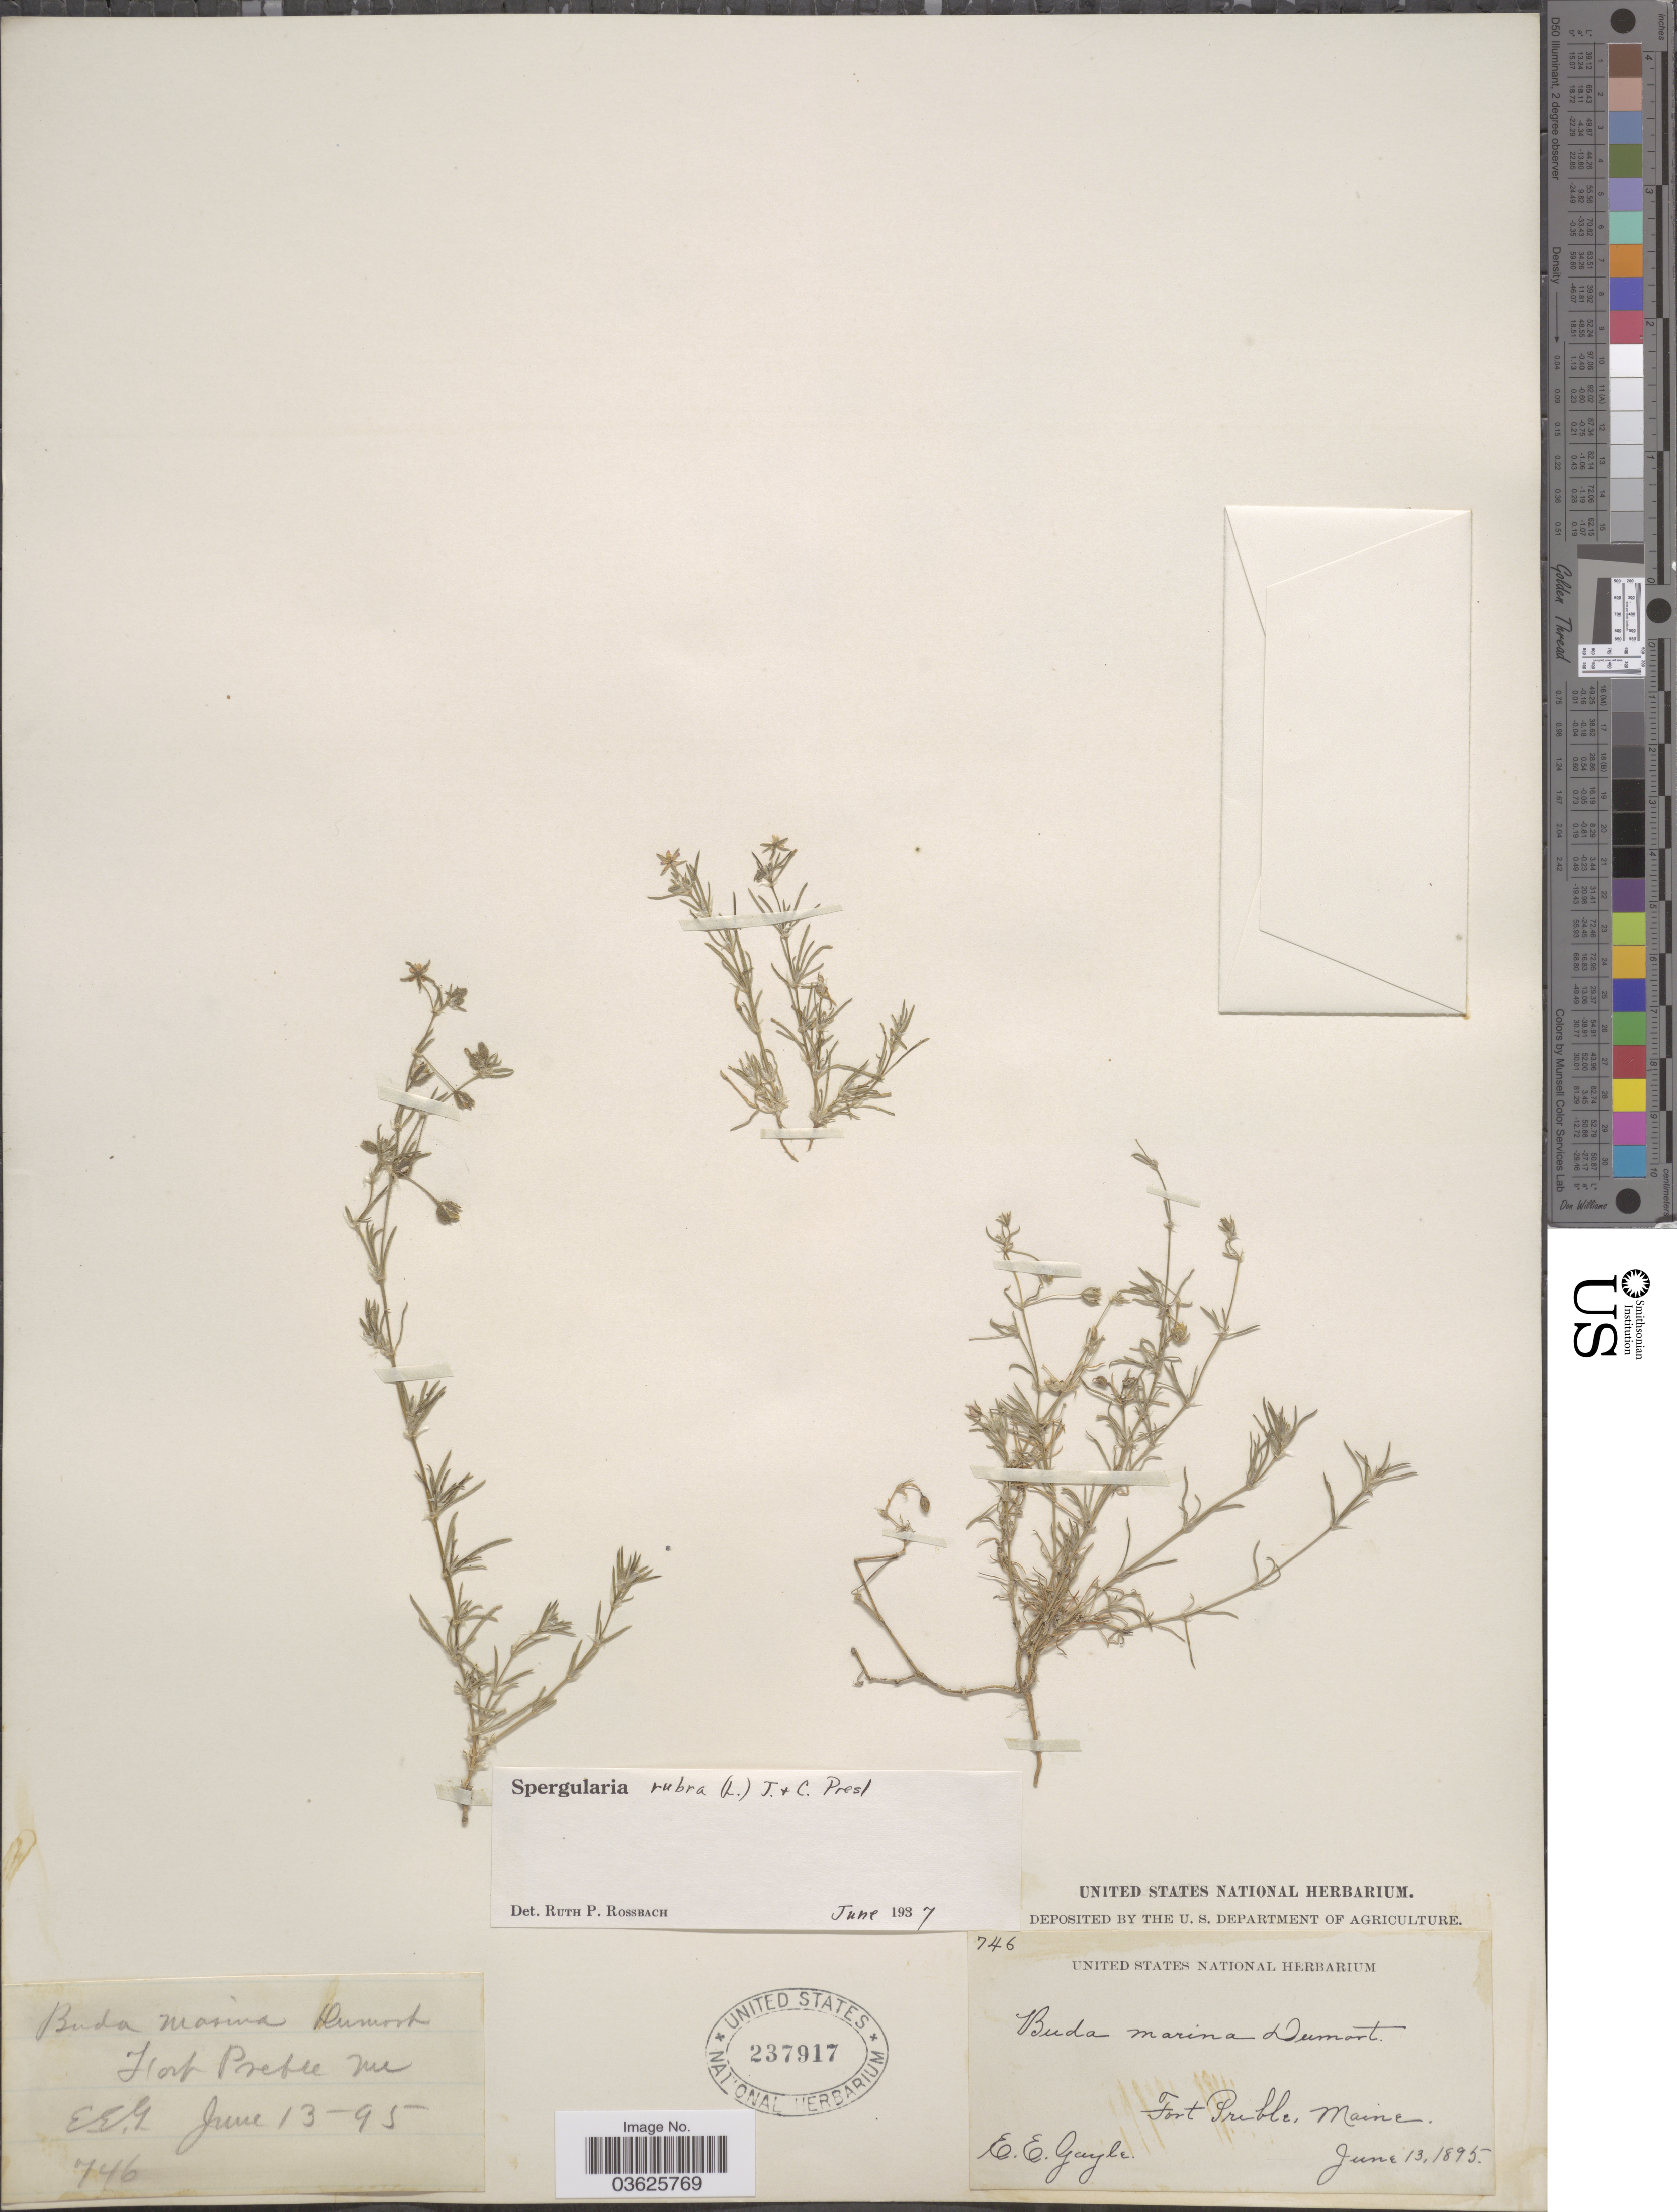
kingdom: Plantae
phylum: Tracheophyta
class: Magnoliopsida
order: Caryophyllales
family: Caryophyllaceae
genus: Spergularia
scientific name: Spergularia rubra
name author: (L.) J. Presl & C. Presl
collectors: E. Gayle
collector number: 746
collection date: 1895-06-13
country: United States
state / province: Maine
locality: Fort Preble.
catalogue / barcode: US 237917